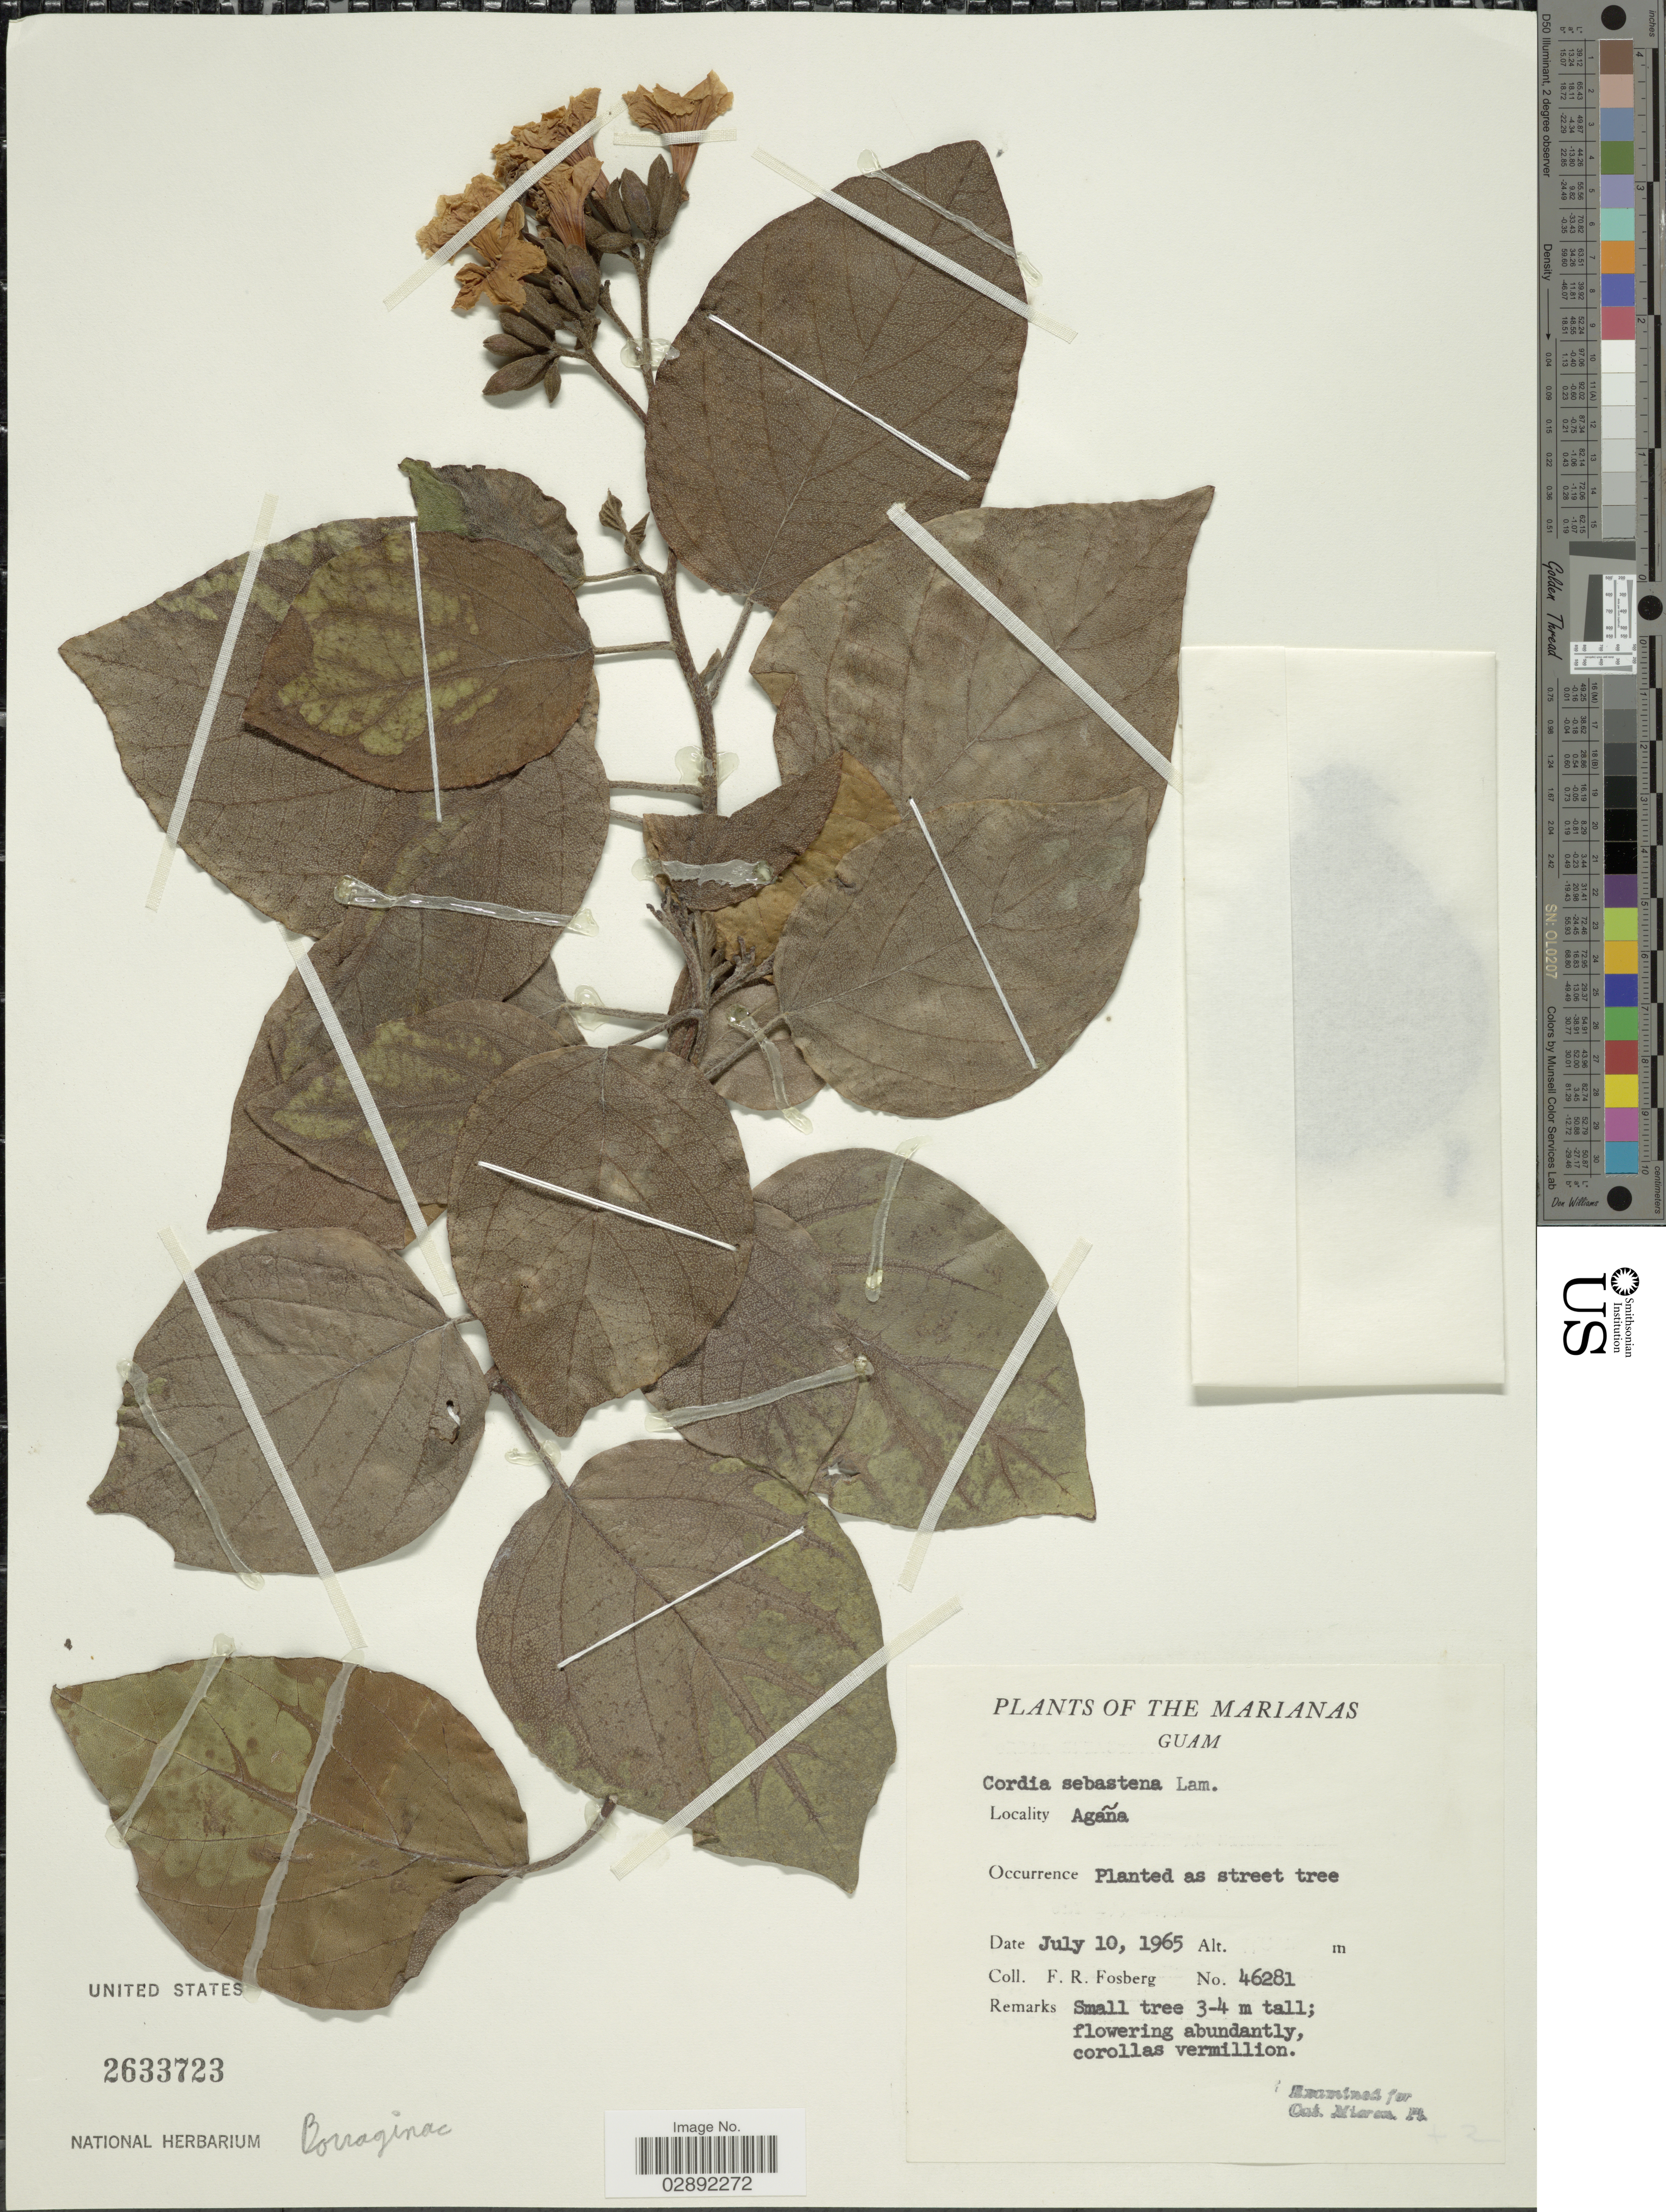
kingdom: Plantae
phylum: Tracheophyta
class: Magnoliopsida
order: Boraginales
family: Cordiaceae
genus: Cordia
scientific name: Cordia sebestena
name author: L.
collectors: F. R. Fosberg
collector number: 46281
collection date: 1965-07-10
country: Guam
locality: The Marianas. Agaña.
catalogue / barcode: US 2633723